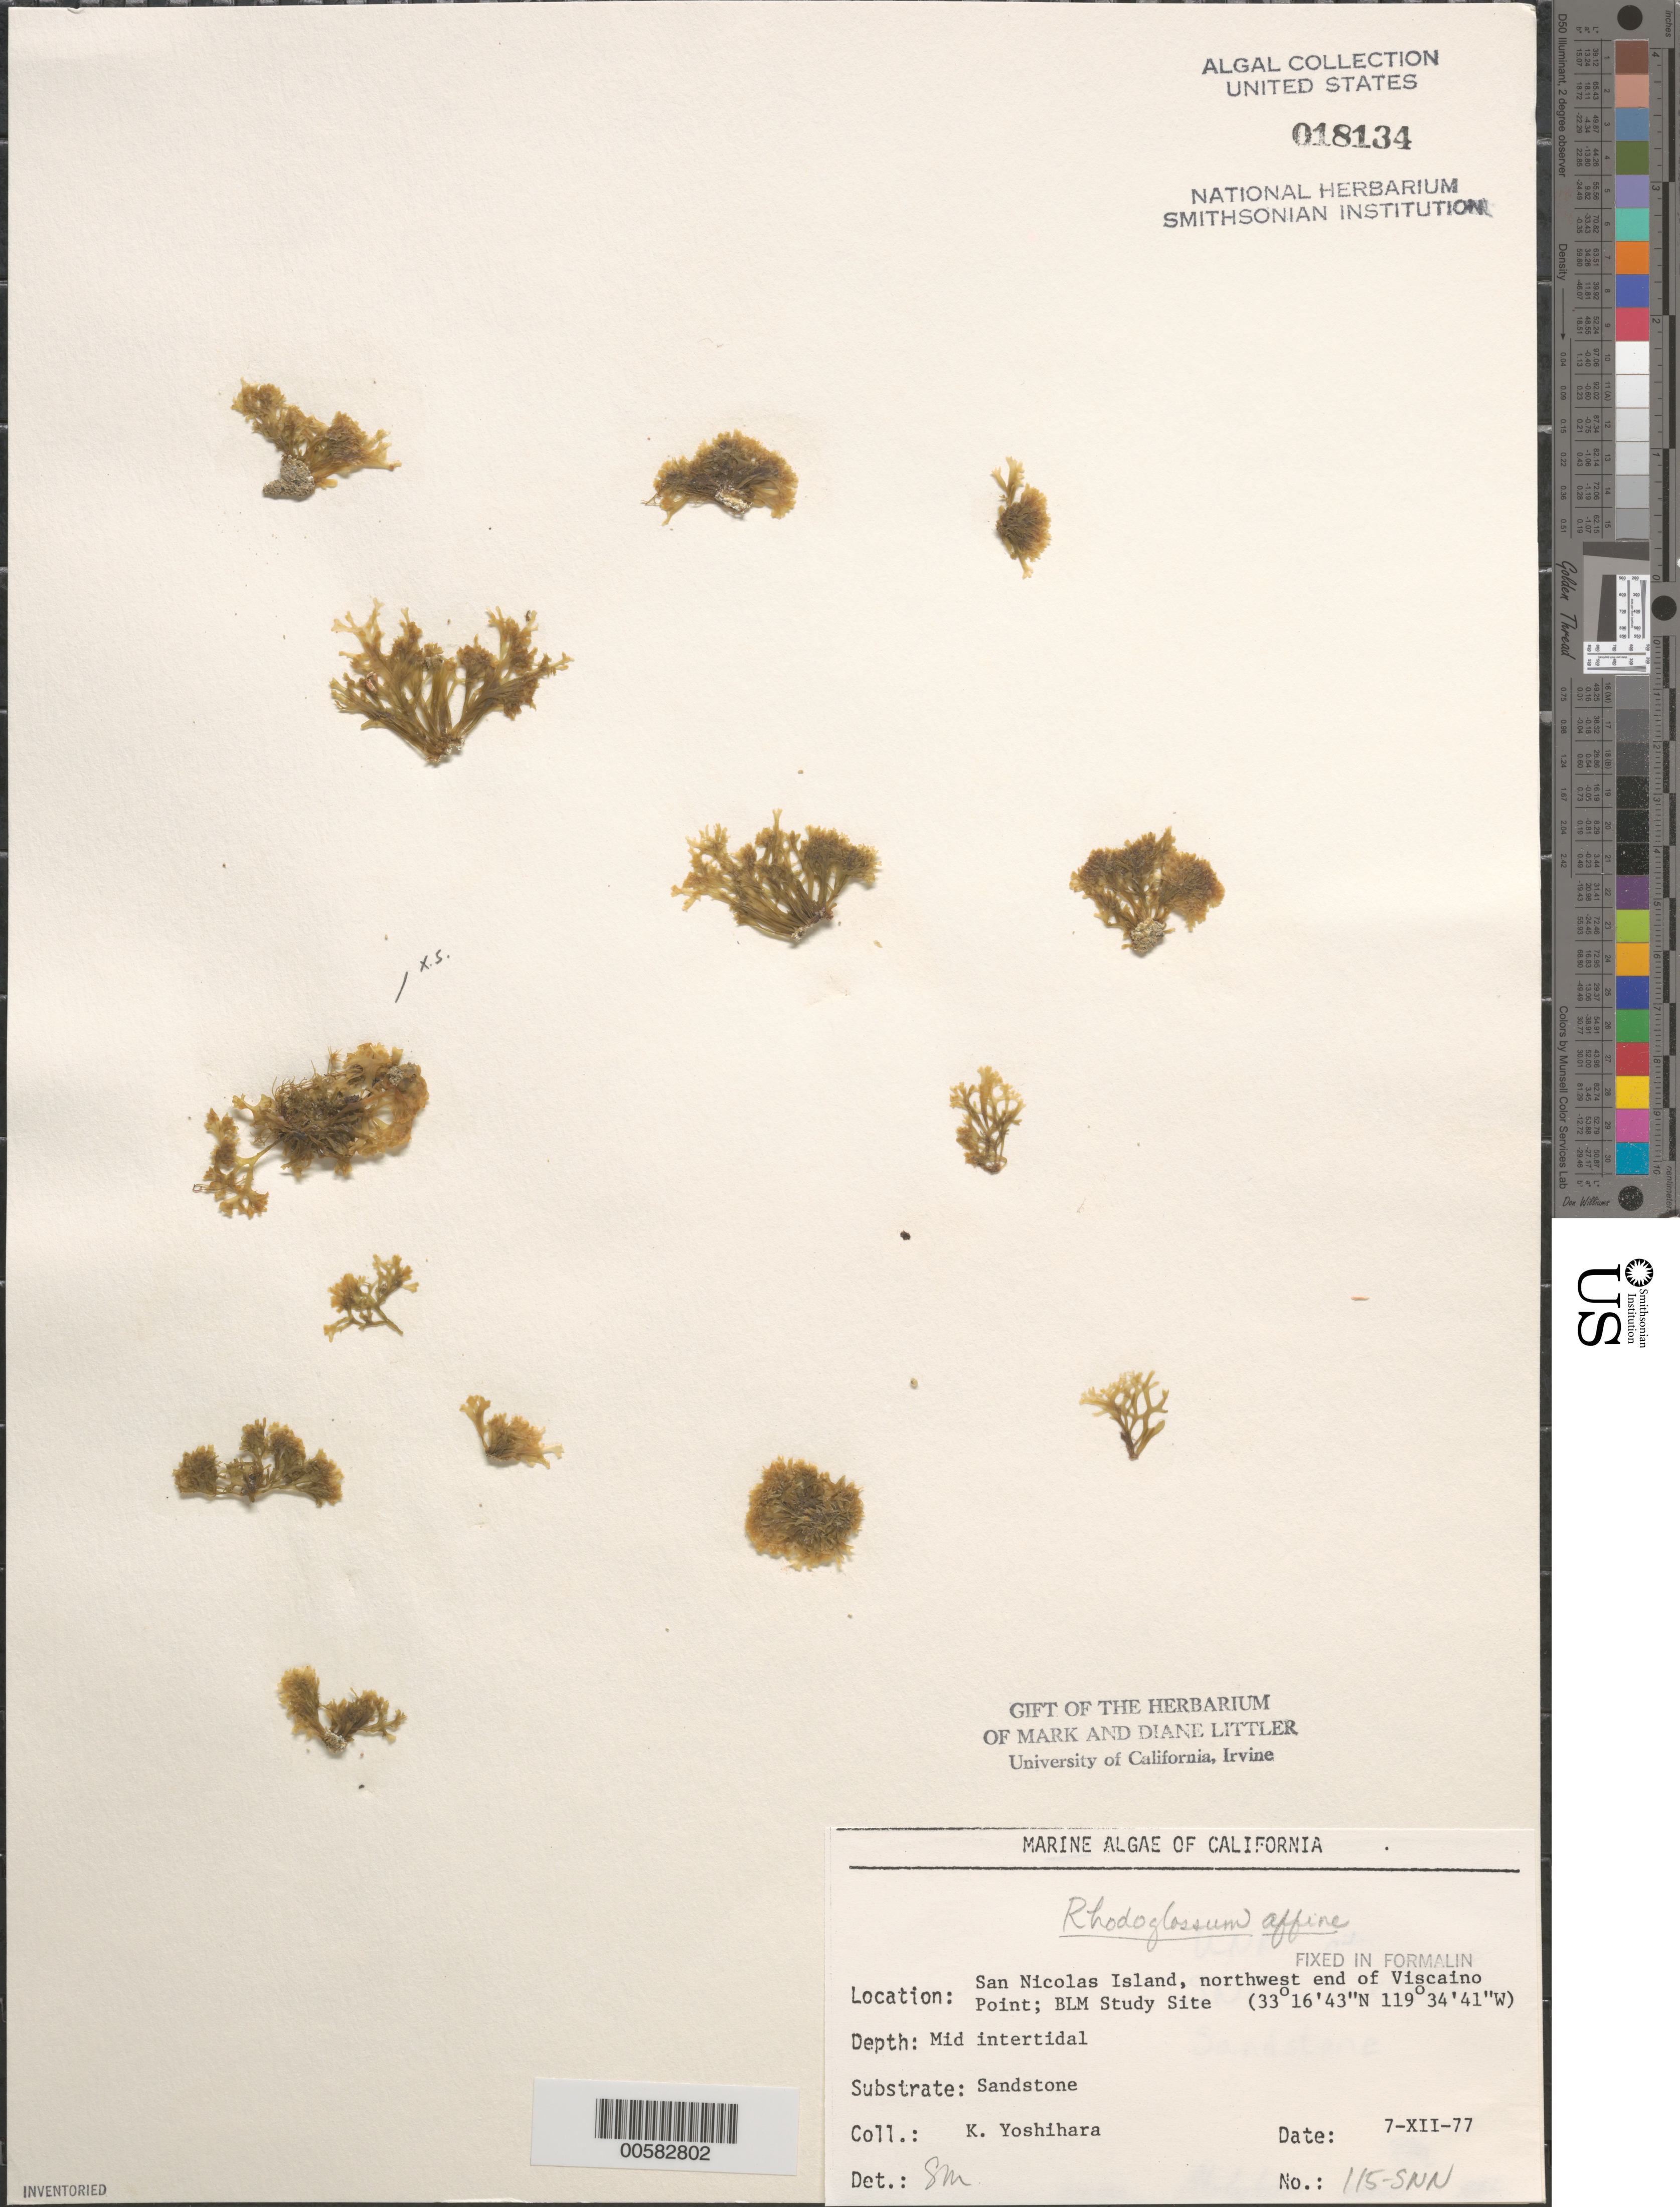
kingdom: Plantae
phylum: Rhodophyta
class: Florideophyceae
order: Gigartinales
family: Gigartinaceae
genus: Mazzaella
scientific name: Mazzaella affinis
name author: (Harvey) Fredericq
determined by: Algae name updating Project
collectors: K. Yoshihara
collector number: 115-snn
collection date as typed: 07 Dec 1977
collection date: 1977-12-07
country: United States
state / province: California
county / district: Ventura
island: San Nicolas Island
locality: Viscaino Point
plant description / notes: BLM-SOCALBIGHT Rocky Intertidal Survey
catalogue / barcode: US 18134